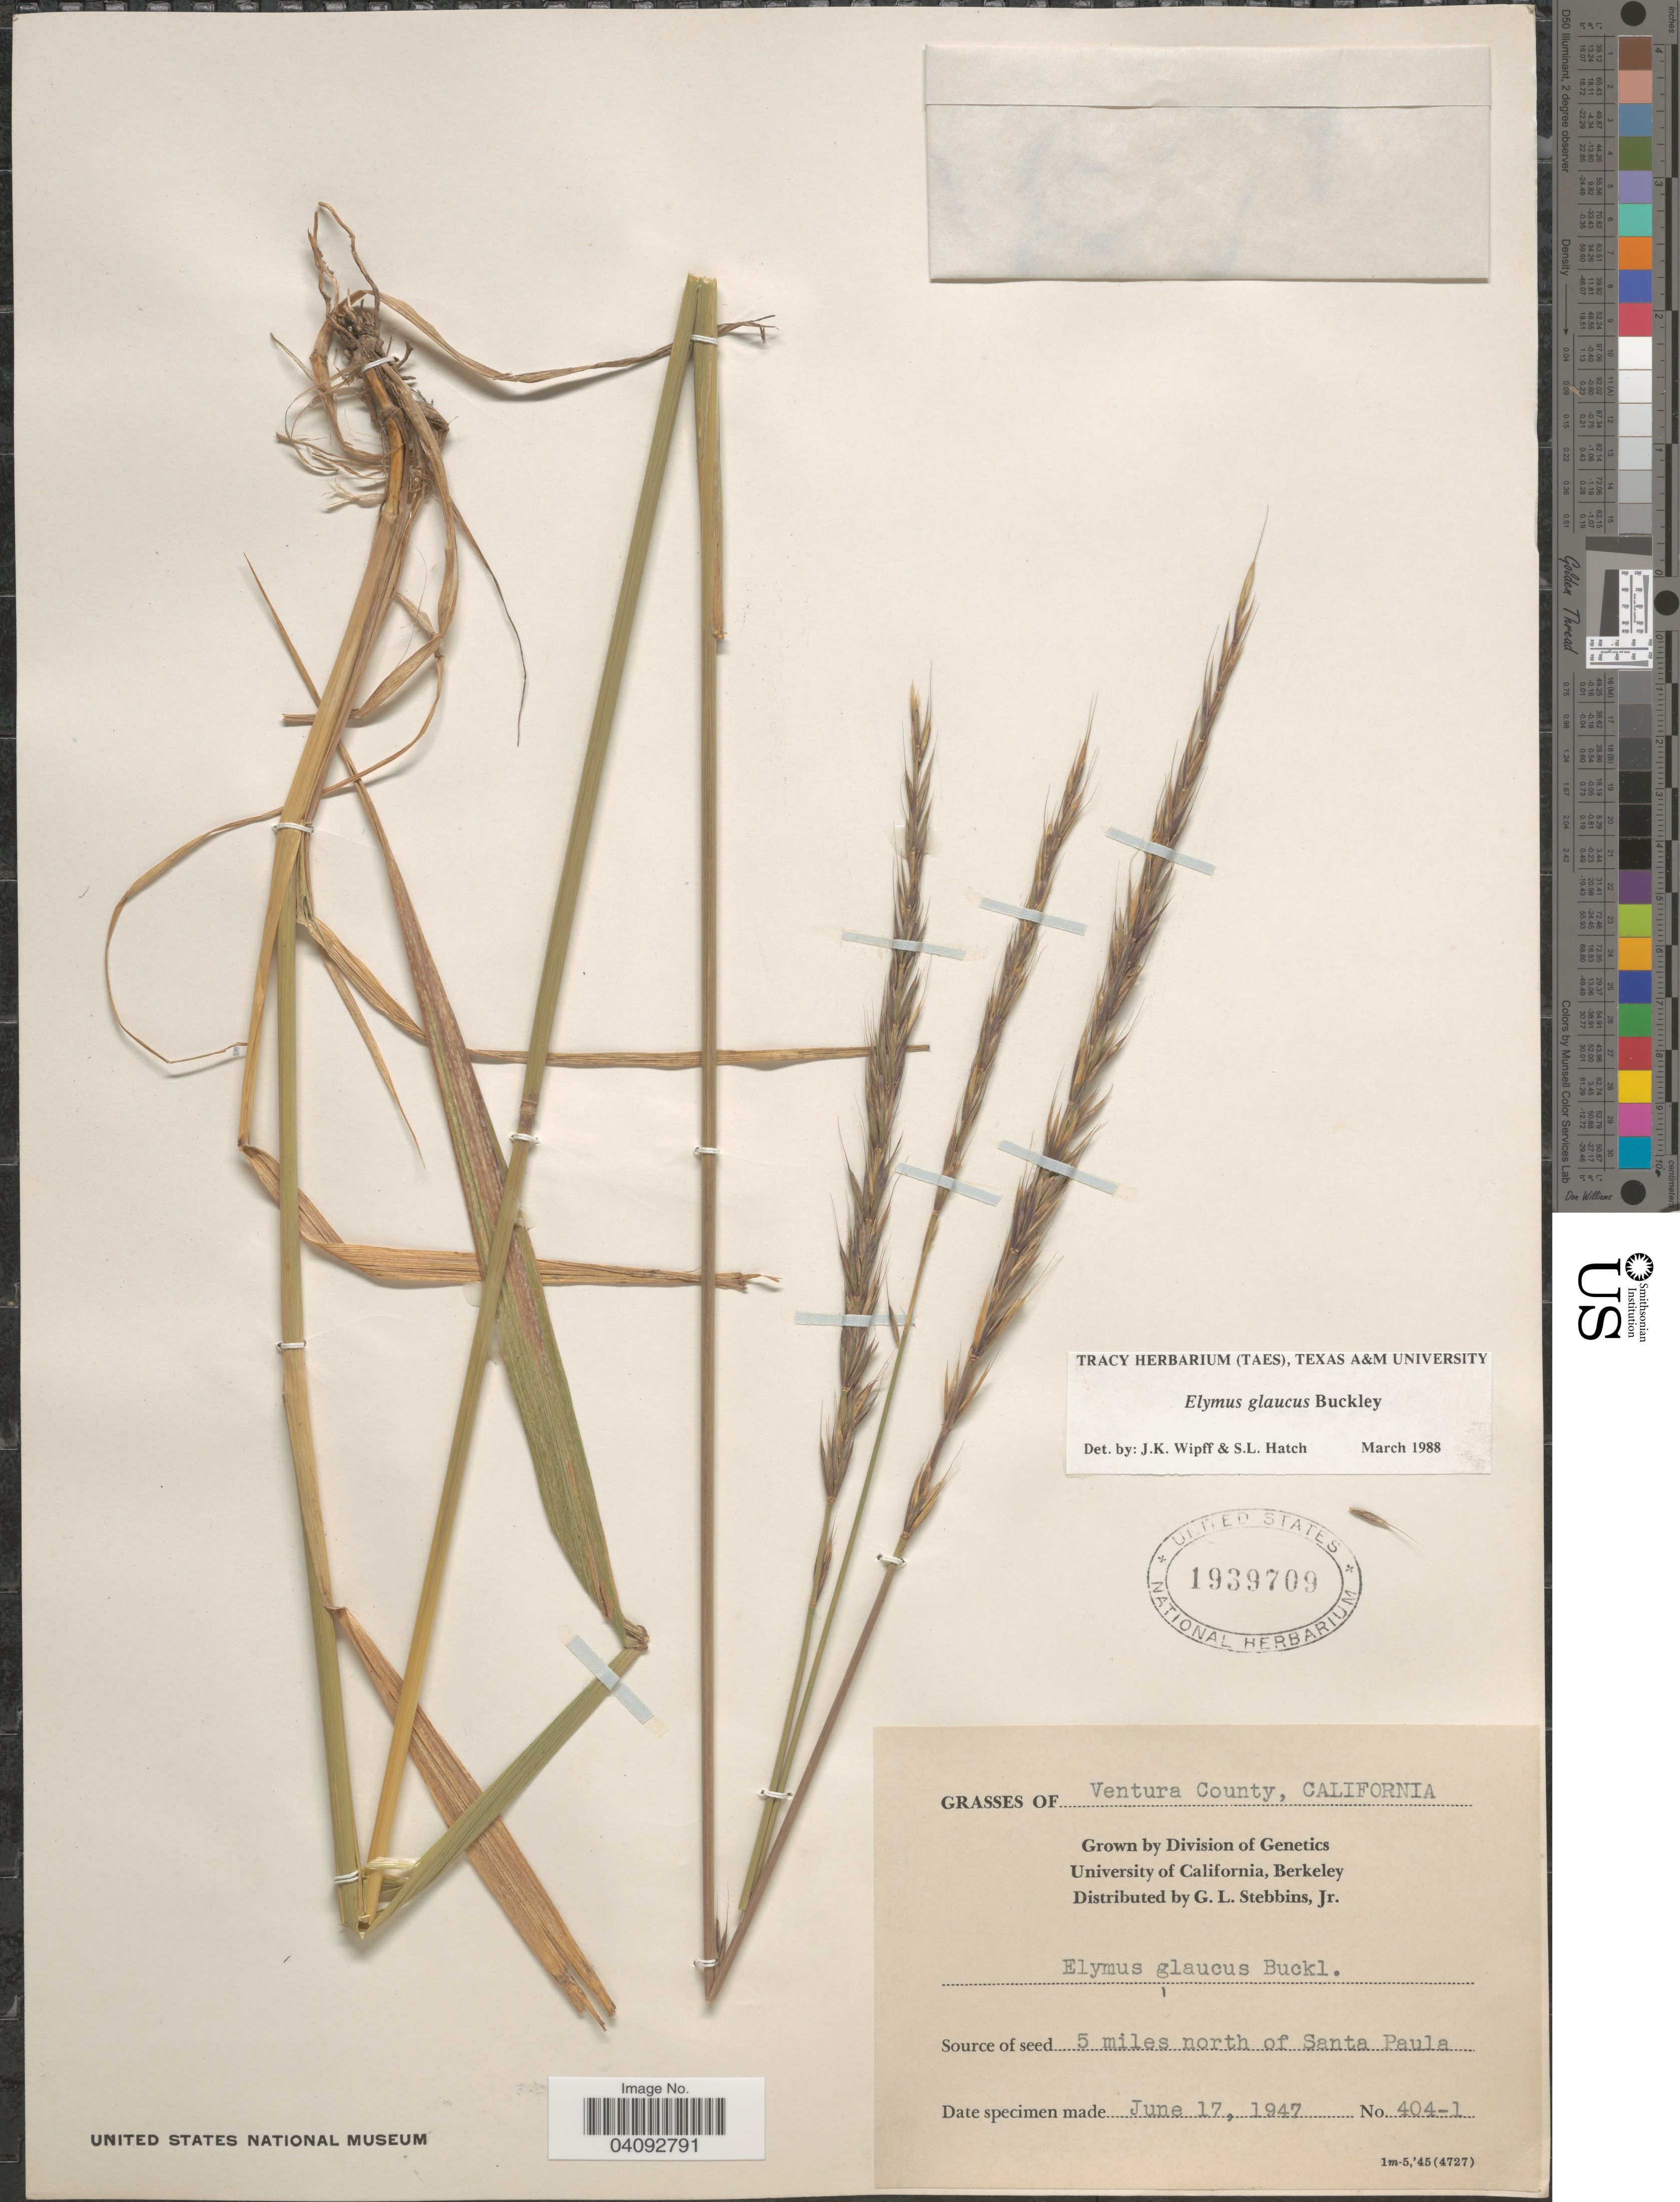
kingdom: Plantae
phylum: Tracheophyta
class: Liliopsida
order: Poales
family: Poaceae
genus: Elymus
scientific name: Elymus glaucus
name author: Buckley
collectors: G. L. Stebbins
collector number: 404-1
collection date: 1947-06-17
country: United States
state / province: California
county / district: Alameda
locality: University of California, Berkeley.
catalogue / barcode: US 1939709